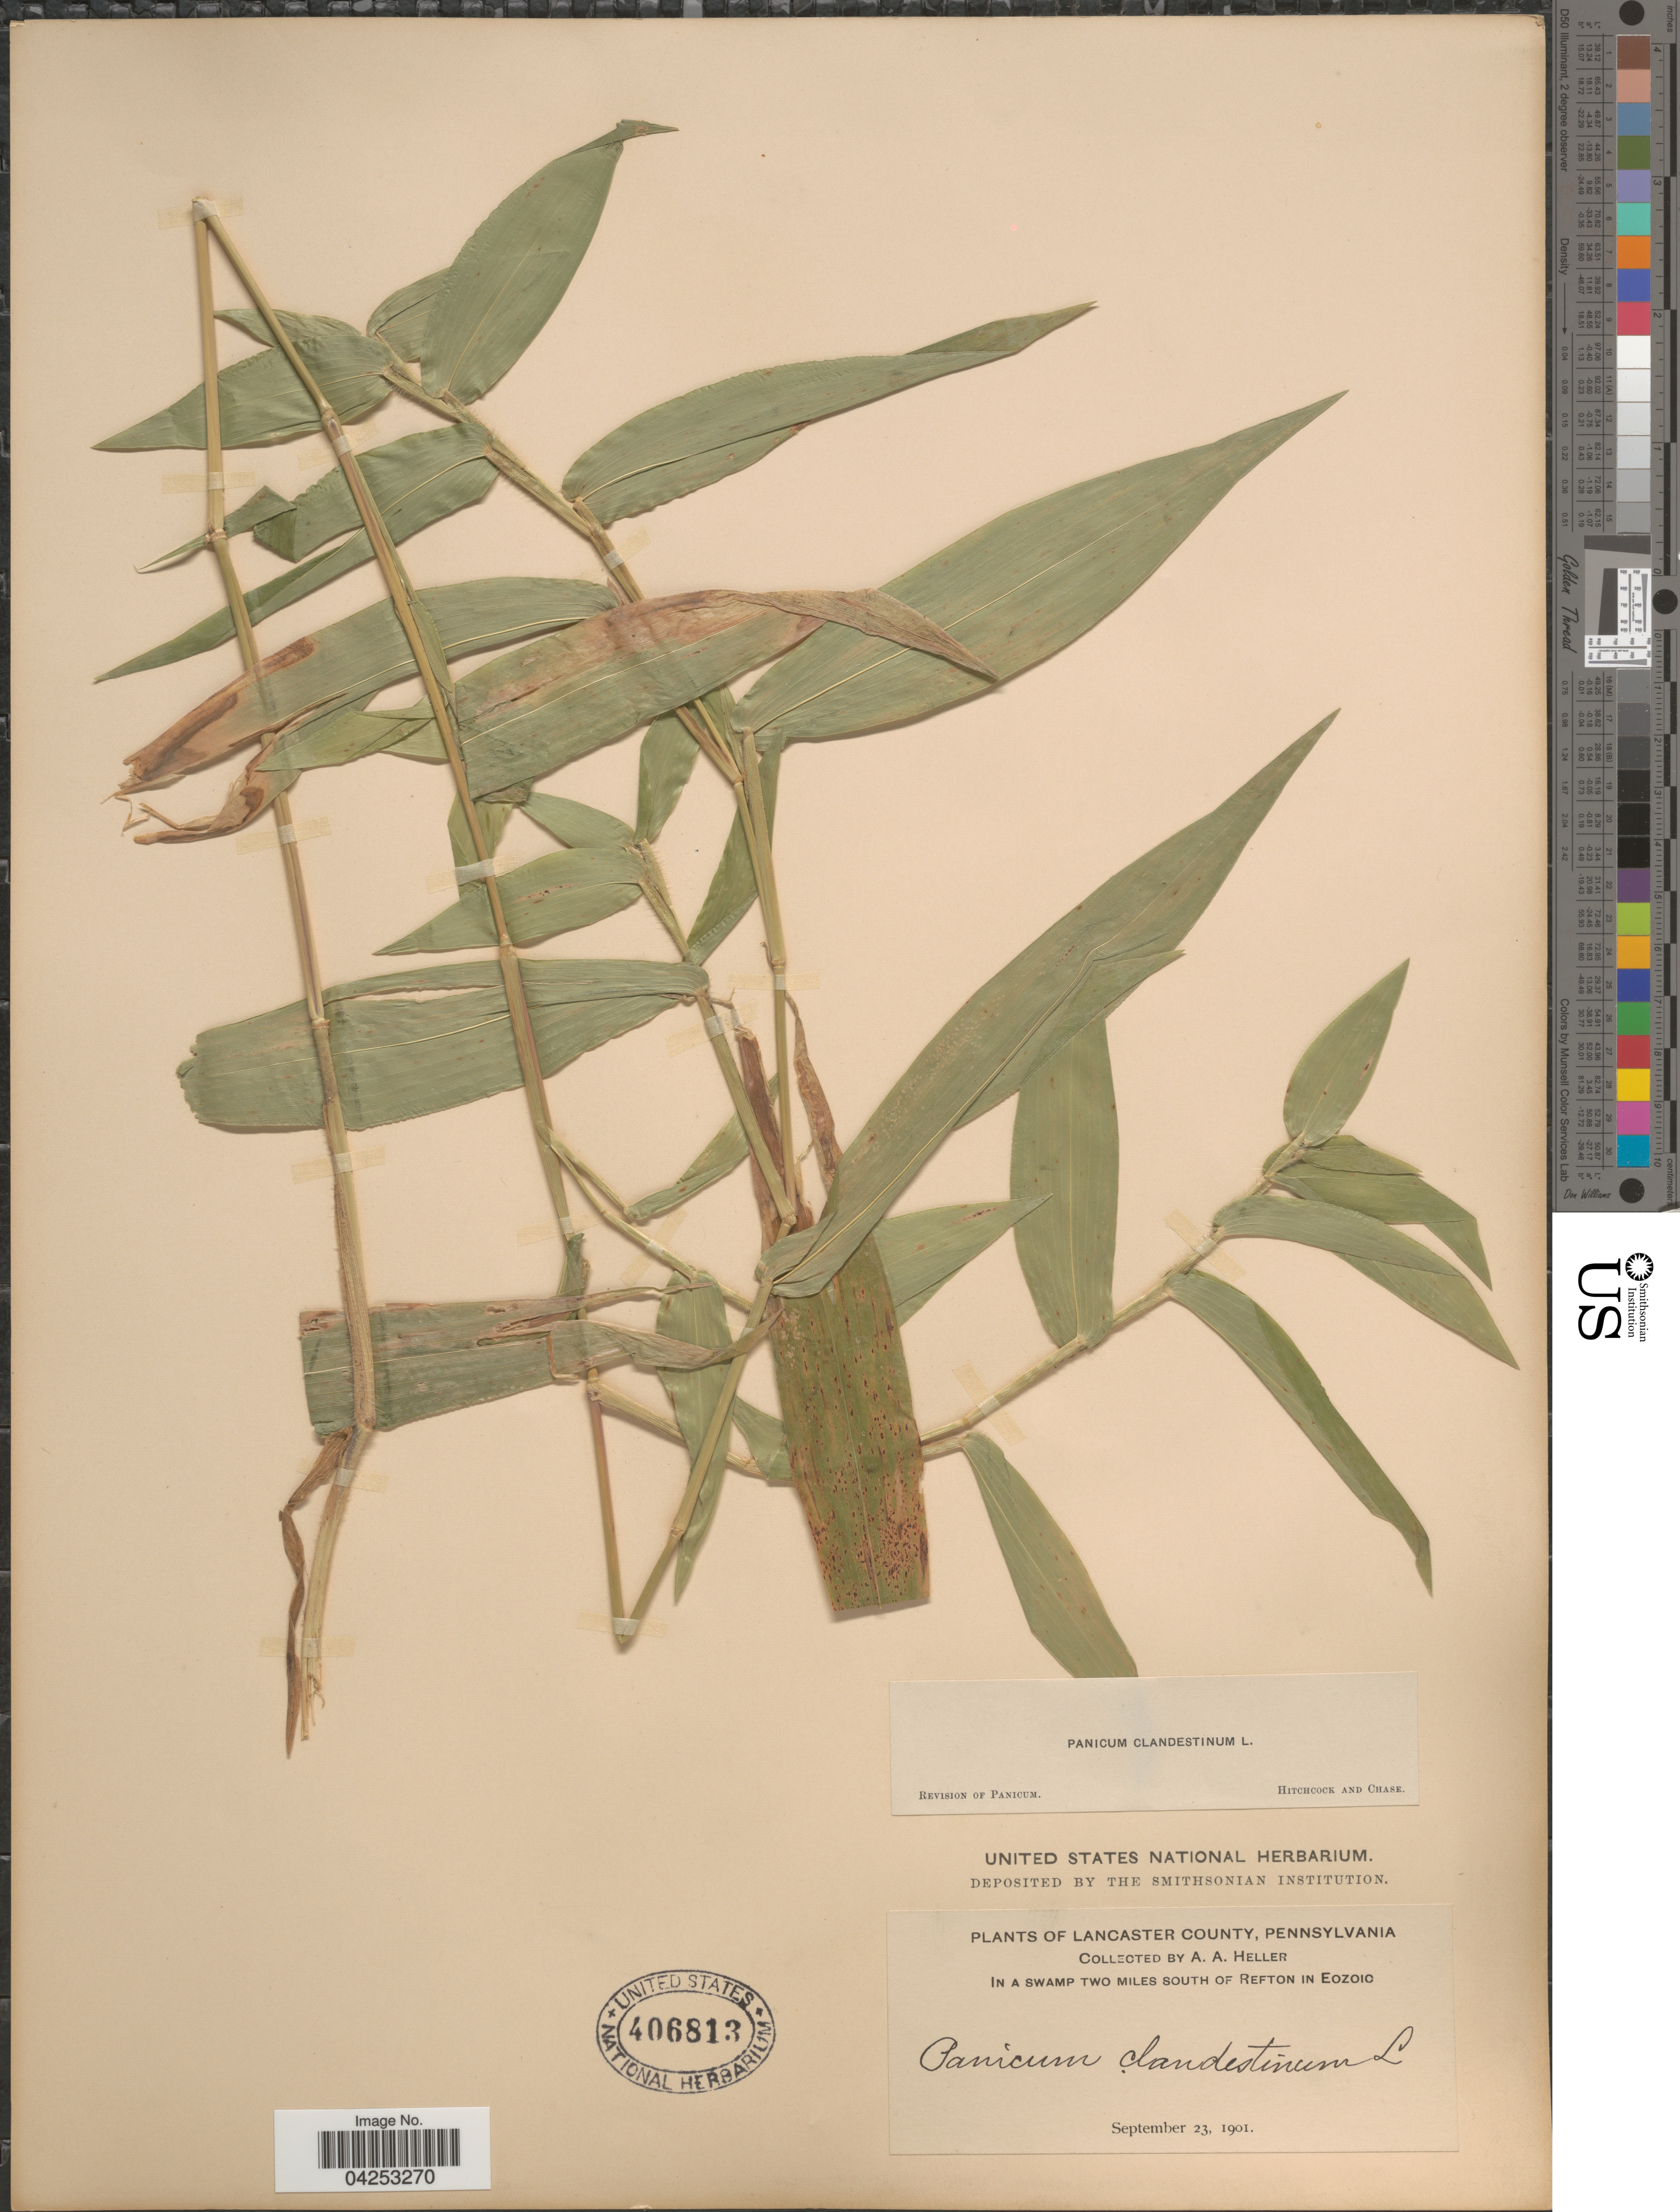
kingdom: Plantae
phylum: Tracheophyta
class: Liliopsida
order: Poales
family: Poaceae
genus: Dichanthelium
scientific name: Dichanthelium clandestinum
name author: (L.) Gould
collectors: A. A. Heller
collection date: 1901-09-23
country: United States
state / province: Pennsylvania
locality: Lancaster County. In a swamp two miles south of Refton in Eozoic.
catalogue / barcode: US 406813